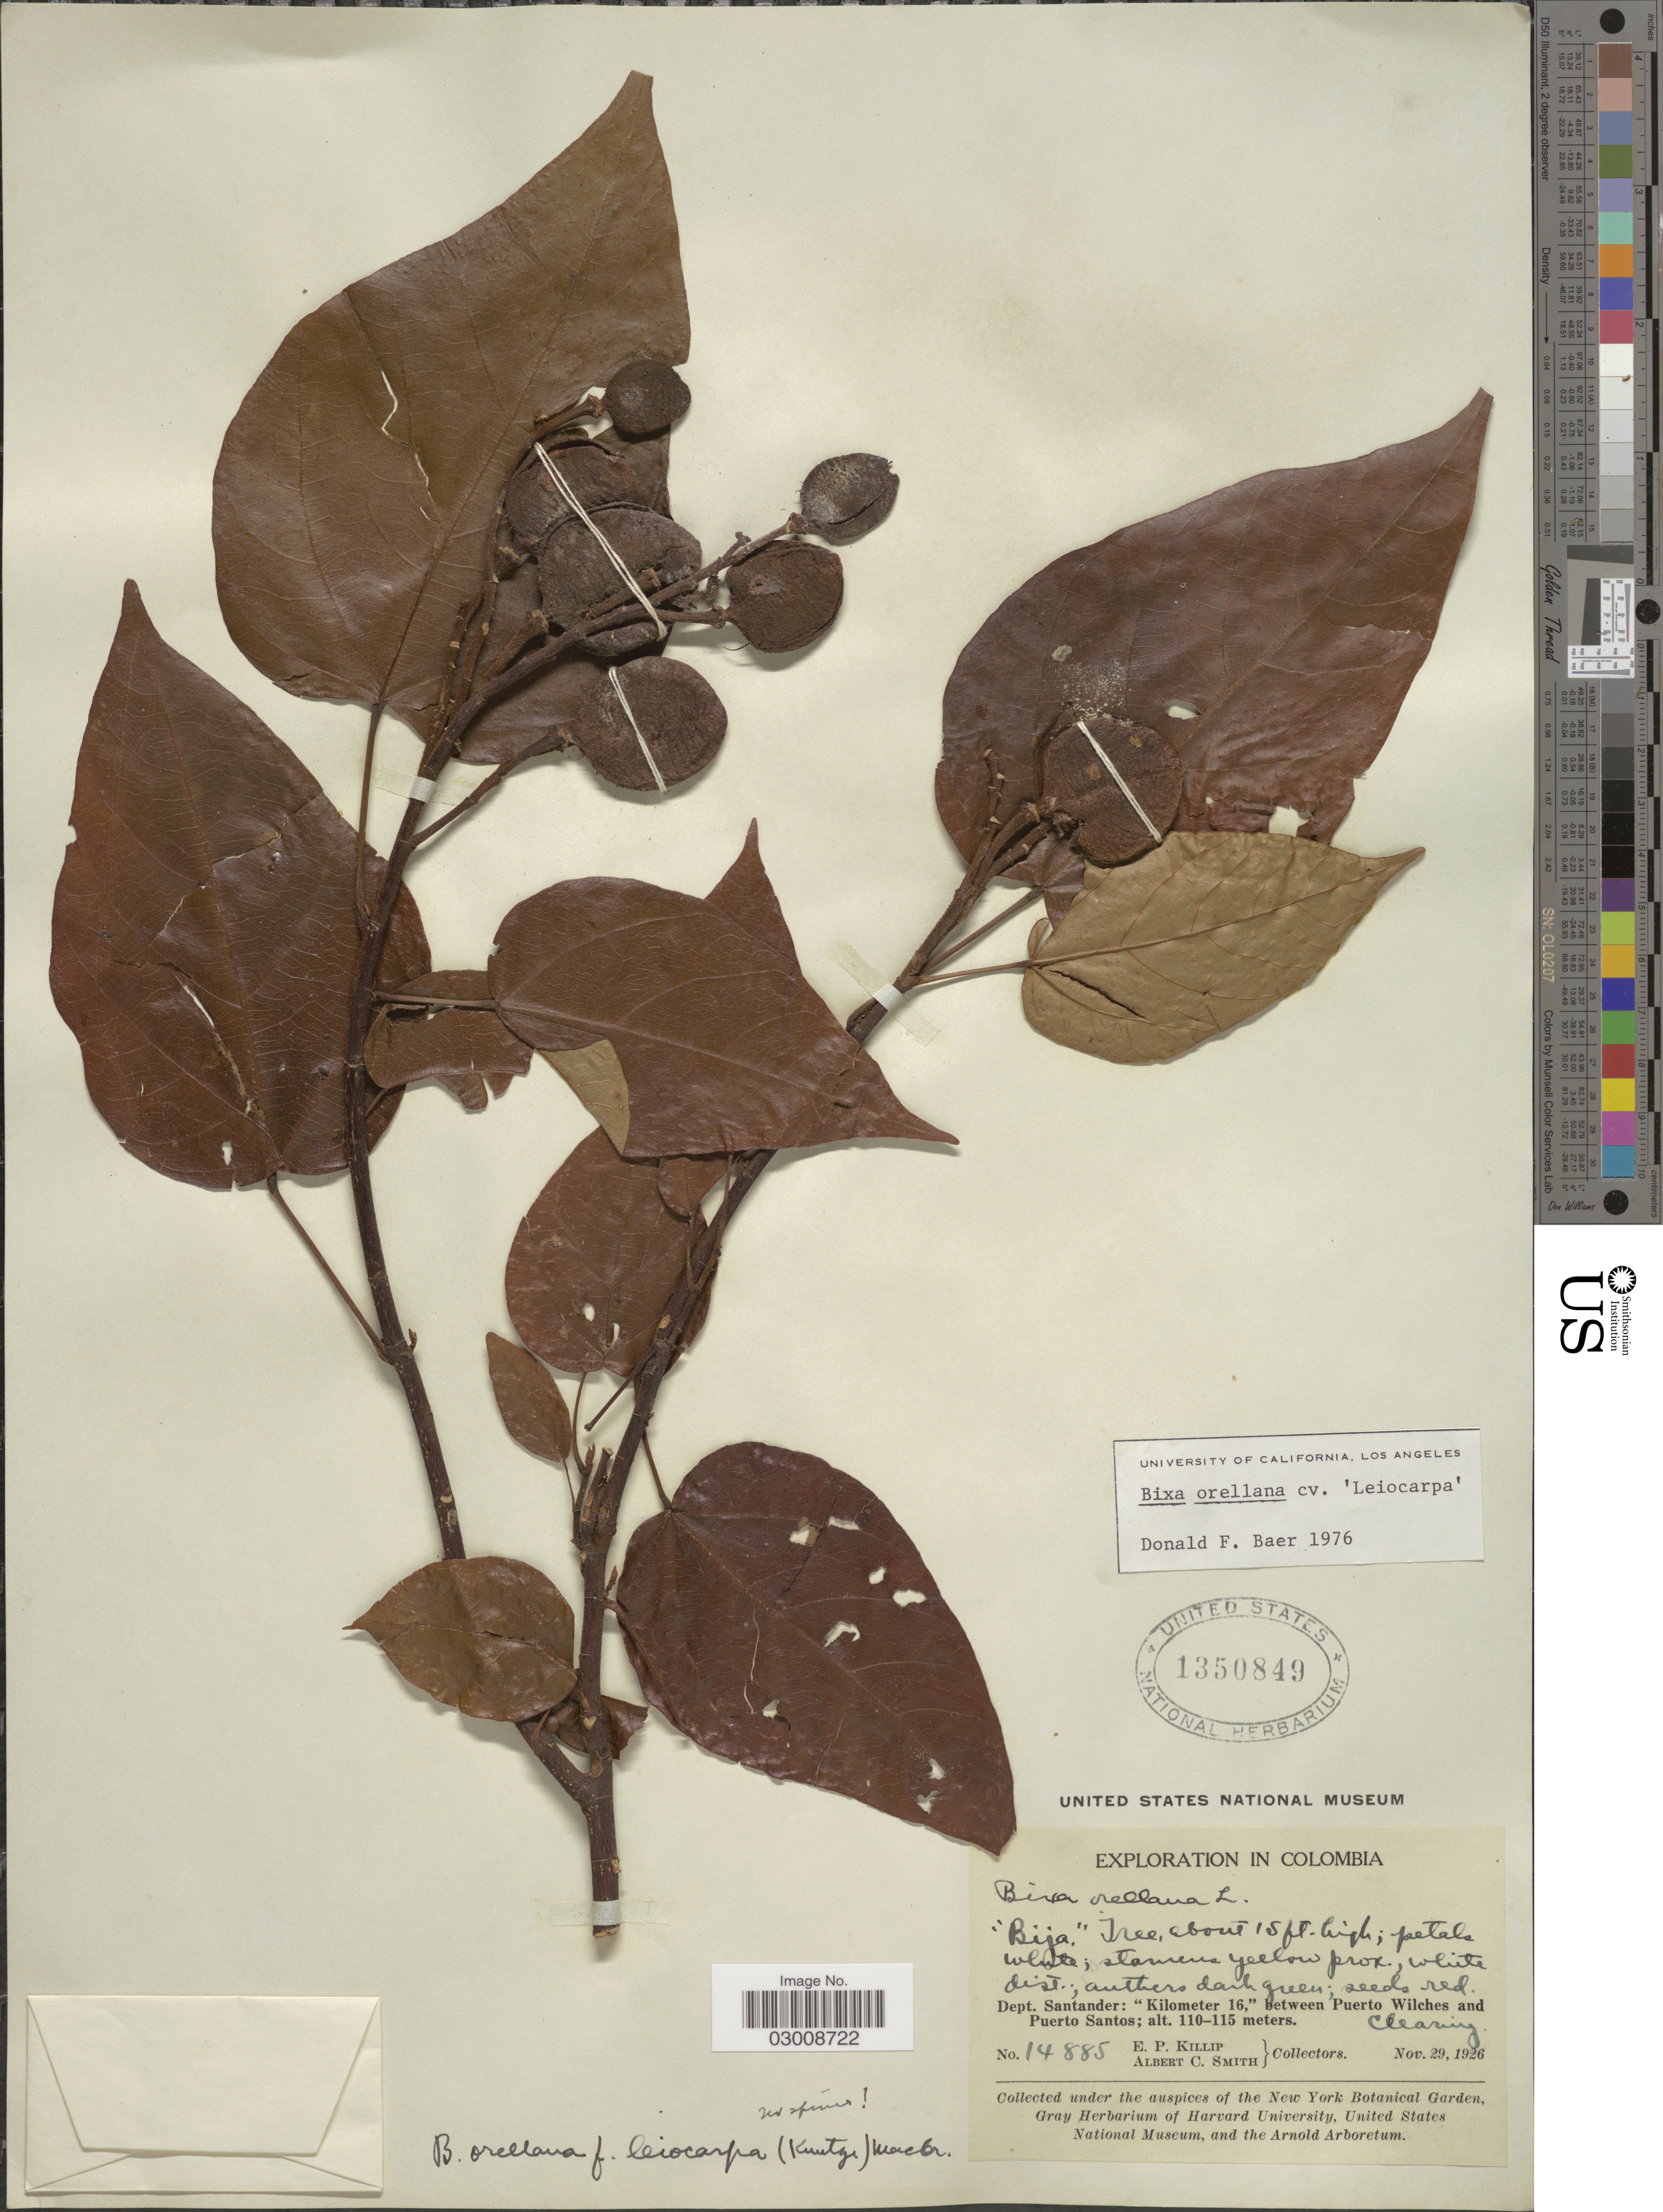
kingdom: Plantae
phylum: Tracheophyta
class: Magnoliopsida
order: Malvales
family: Bixaceae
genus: Bixa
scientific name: Bixa orellana f. leiocarpa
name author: (Kuntze) J.F. Macbr.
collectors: E. P. Killip & A. C. Smith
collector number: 14885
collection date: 1926-11-29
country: Colombia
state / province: Santander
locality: Dept. Santander: "Kilometer 16", between Puerto Wilches and Puerto Santos.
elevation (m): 110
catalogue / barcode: US 1350849